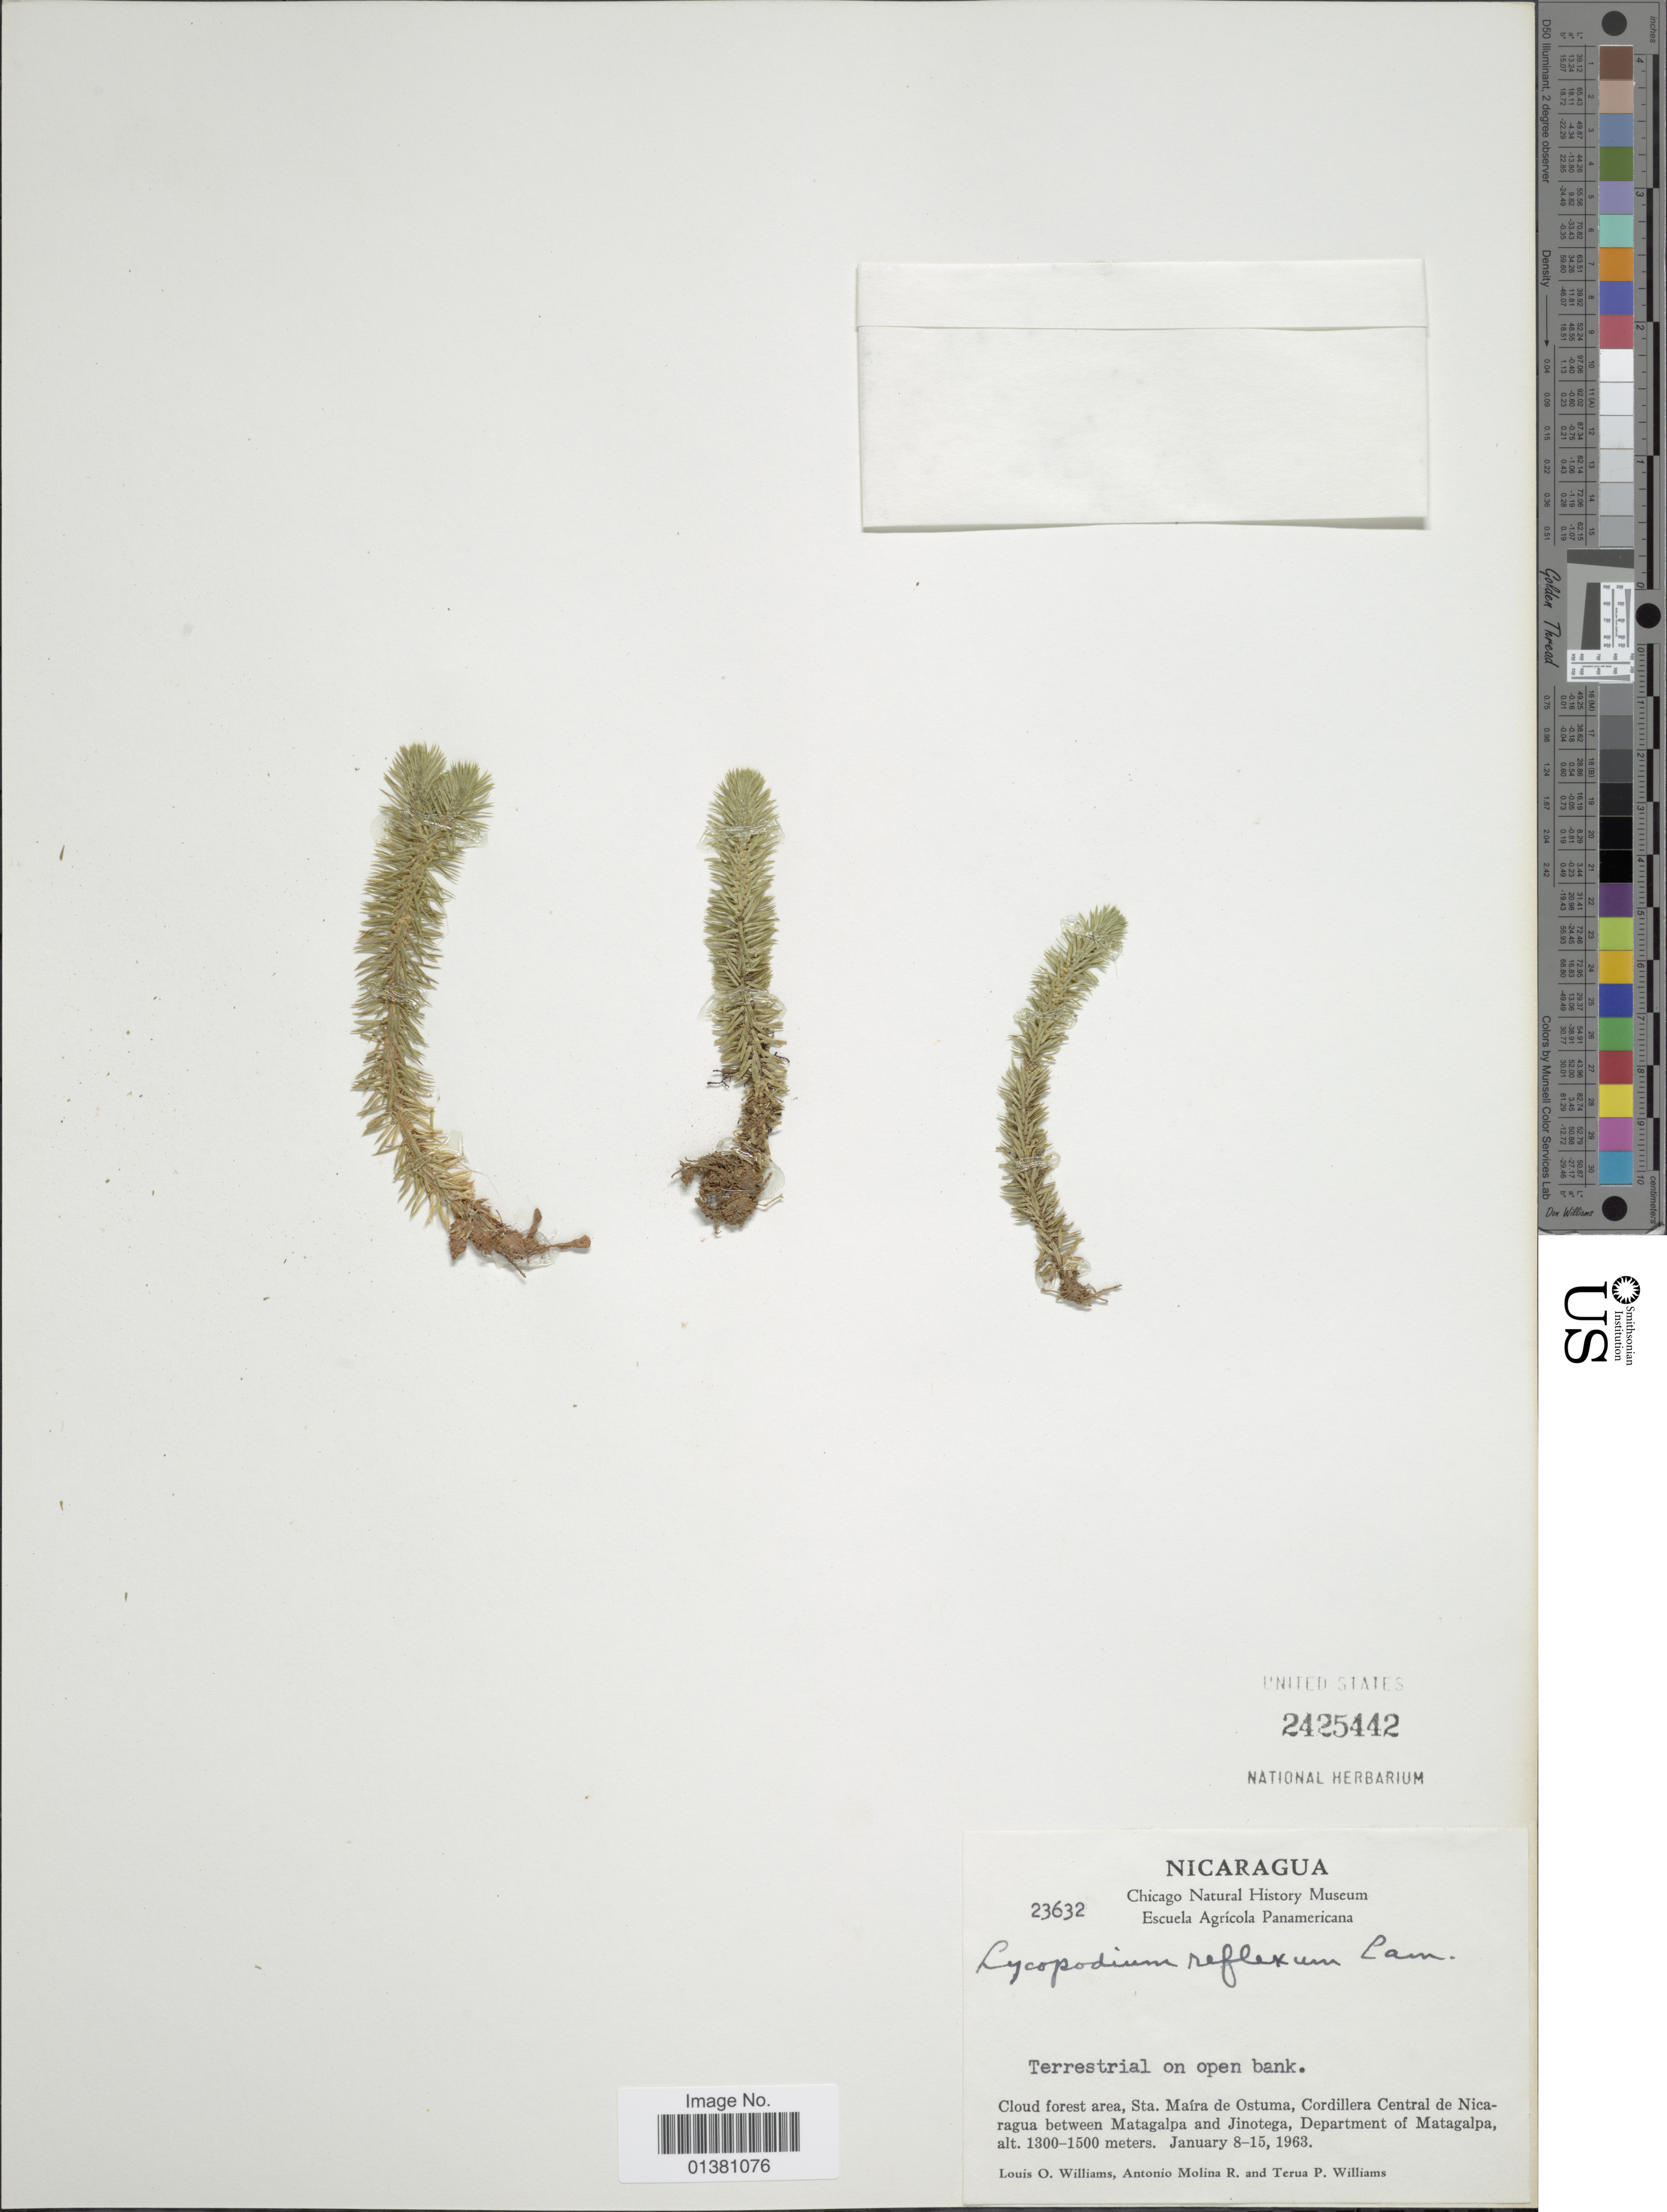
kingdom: Plantae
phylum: Tracheophyta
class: Lycopodiopsida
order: Lycopodiales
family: Lycopodiaceae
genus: Phlegmariurus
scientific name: Phlegmariurus reflexus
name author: (Lam.) B. Øllg.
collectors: L. O. Williams, A. Molina R. & T. P. Williams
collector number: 23632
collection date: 1963-01-08/1963-01-15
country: Nicaragua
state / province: Matagalpa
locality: Cloud forest area,Sta. Maíra de Ostuma, Cordillera Central de Nicaragua between Matagalpa and Jinotega, Department of Matagalpa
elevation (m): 1300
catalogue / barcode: US 2425442